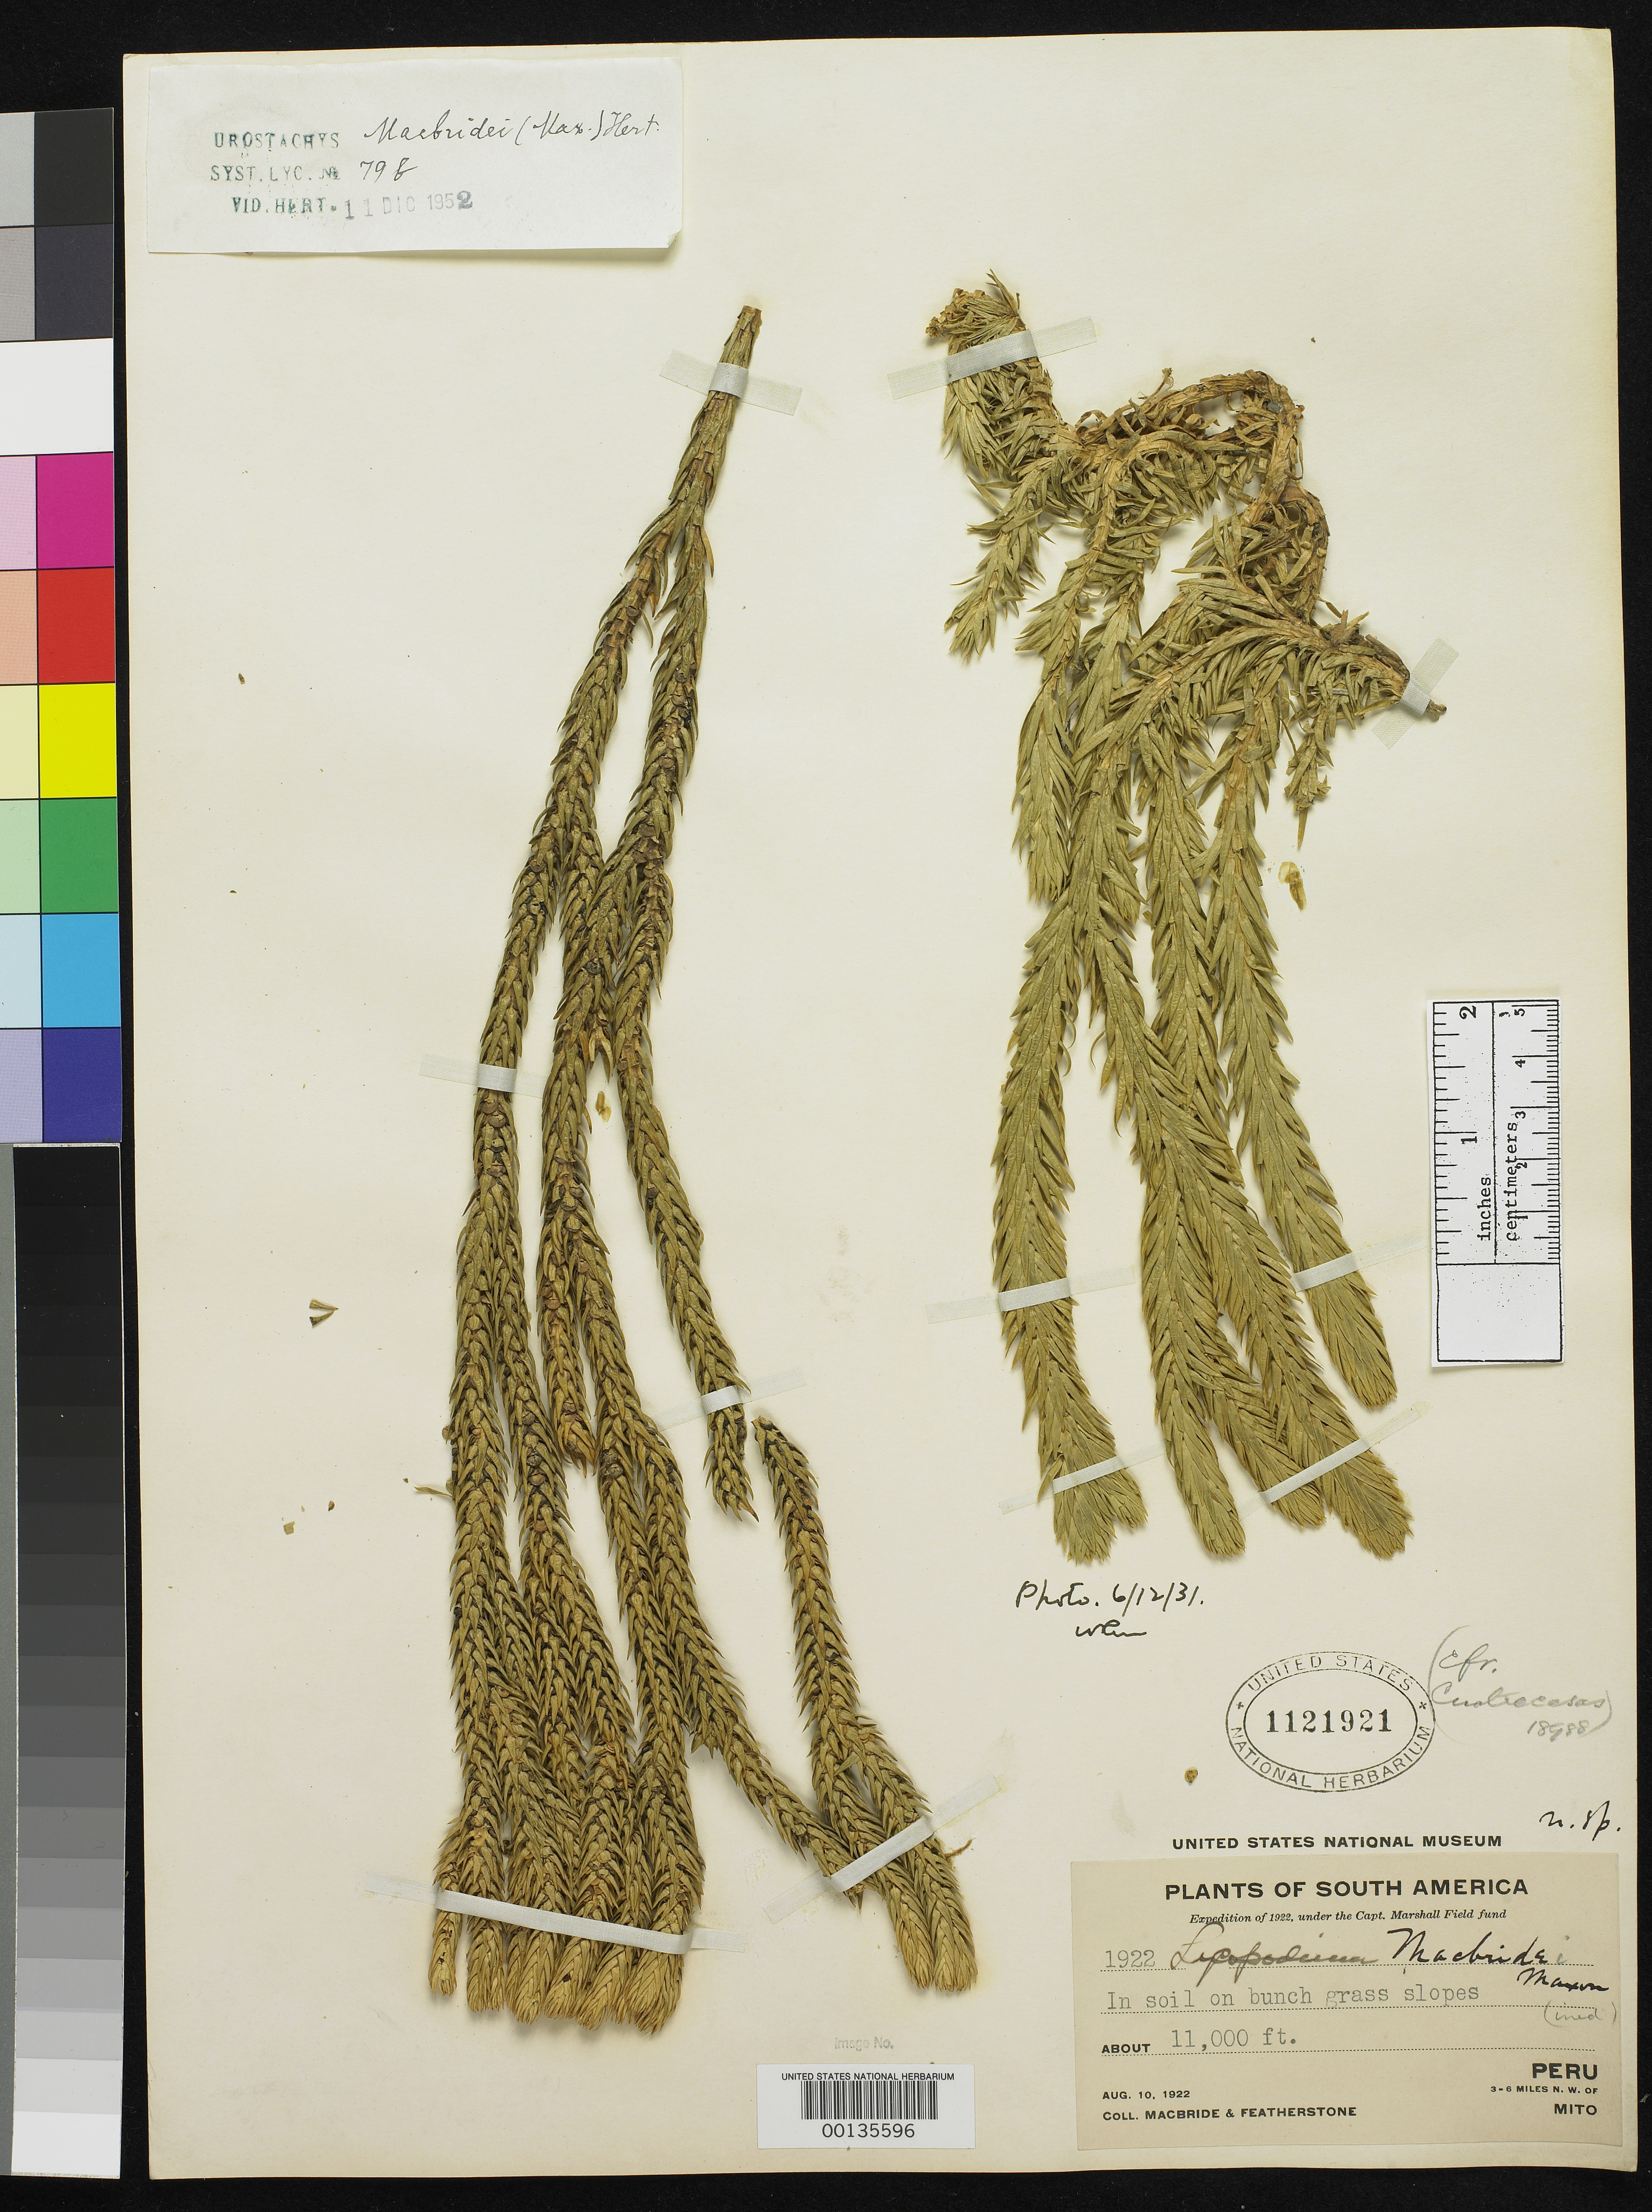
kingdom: Plantae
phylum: Tracheophyta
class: Lycopodiopsida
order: Lycopodiales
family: Lycopodiaceae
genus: Urostachys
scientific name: Urostachys macbridei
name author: Herter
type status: Type Material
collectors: J. F. Macbride & W. Featherstone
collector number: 1922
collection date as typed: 10 Aug 1922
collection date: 1922-08-10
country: Peru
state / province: Huánuco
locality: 3 - 6 miles NW of Mito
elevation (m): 3353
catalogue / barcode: US 1121921